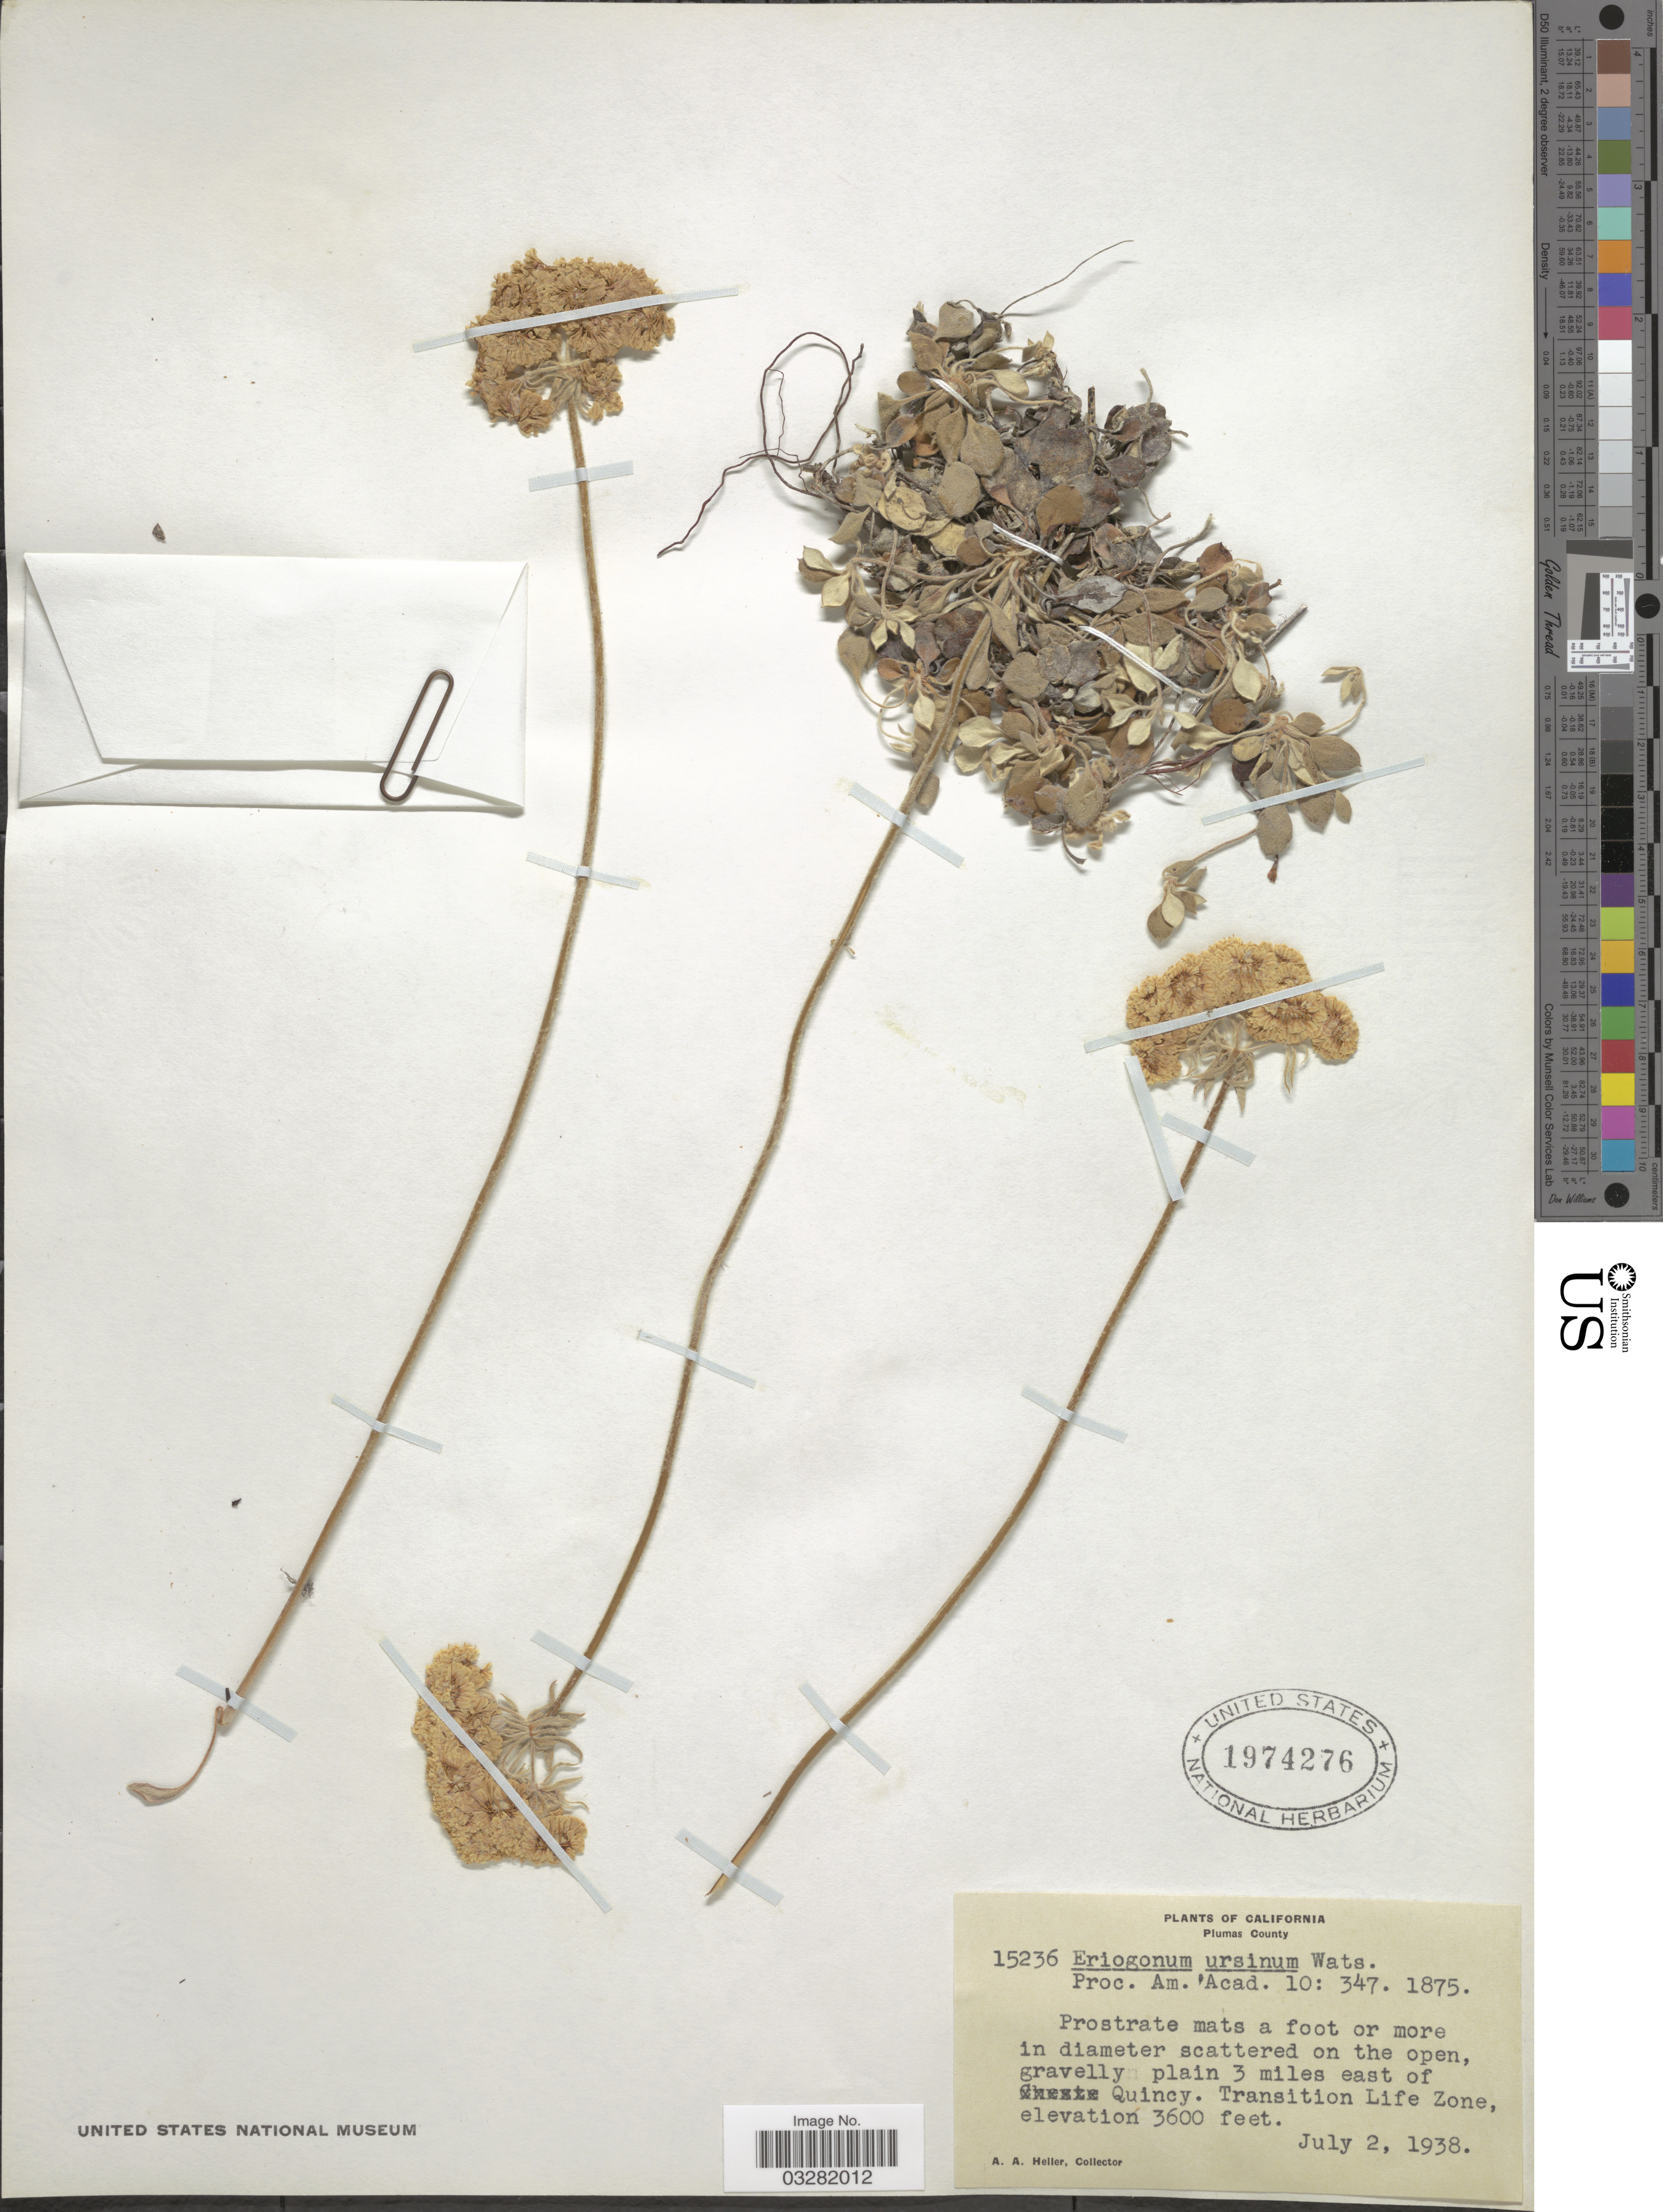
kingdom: Plantae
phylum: Tracheophyta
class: Magnoliopsida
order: Caryophyllales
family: Polygonaceae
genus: Eriogonum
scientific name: Eriogonum ursinum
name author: S. Watson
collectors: A. A. Heller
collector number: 15236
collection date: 1938-07-02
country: United States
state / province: California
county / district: Plumas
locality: Plumas County. Gravelly plain 3 miles east of Quincy. Transition Life Zone.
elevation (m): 1097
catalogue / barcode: US 1974276